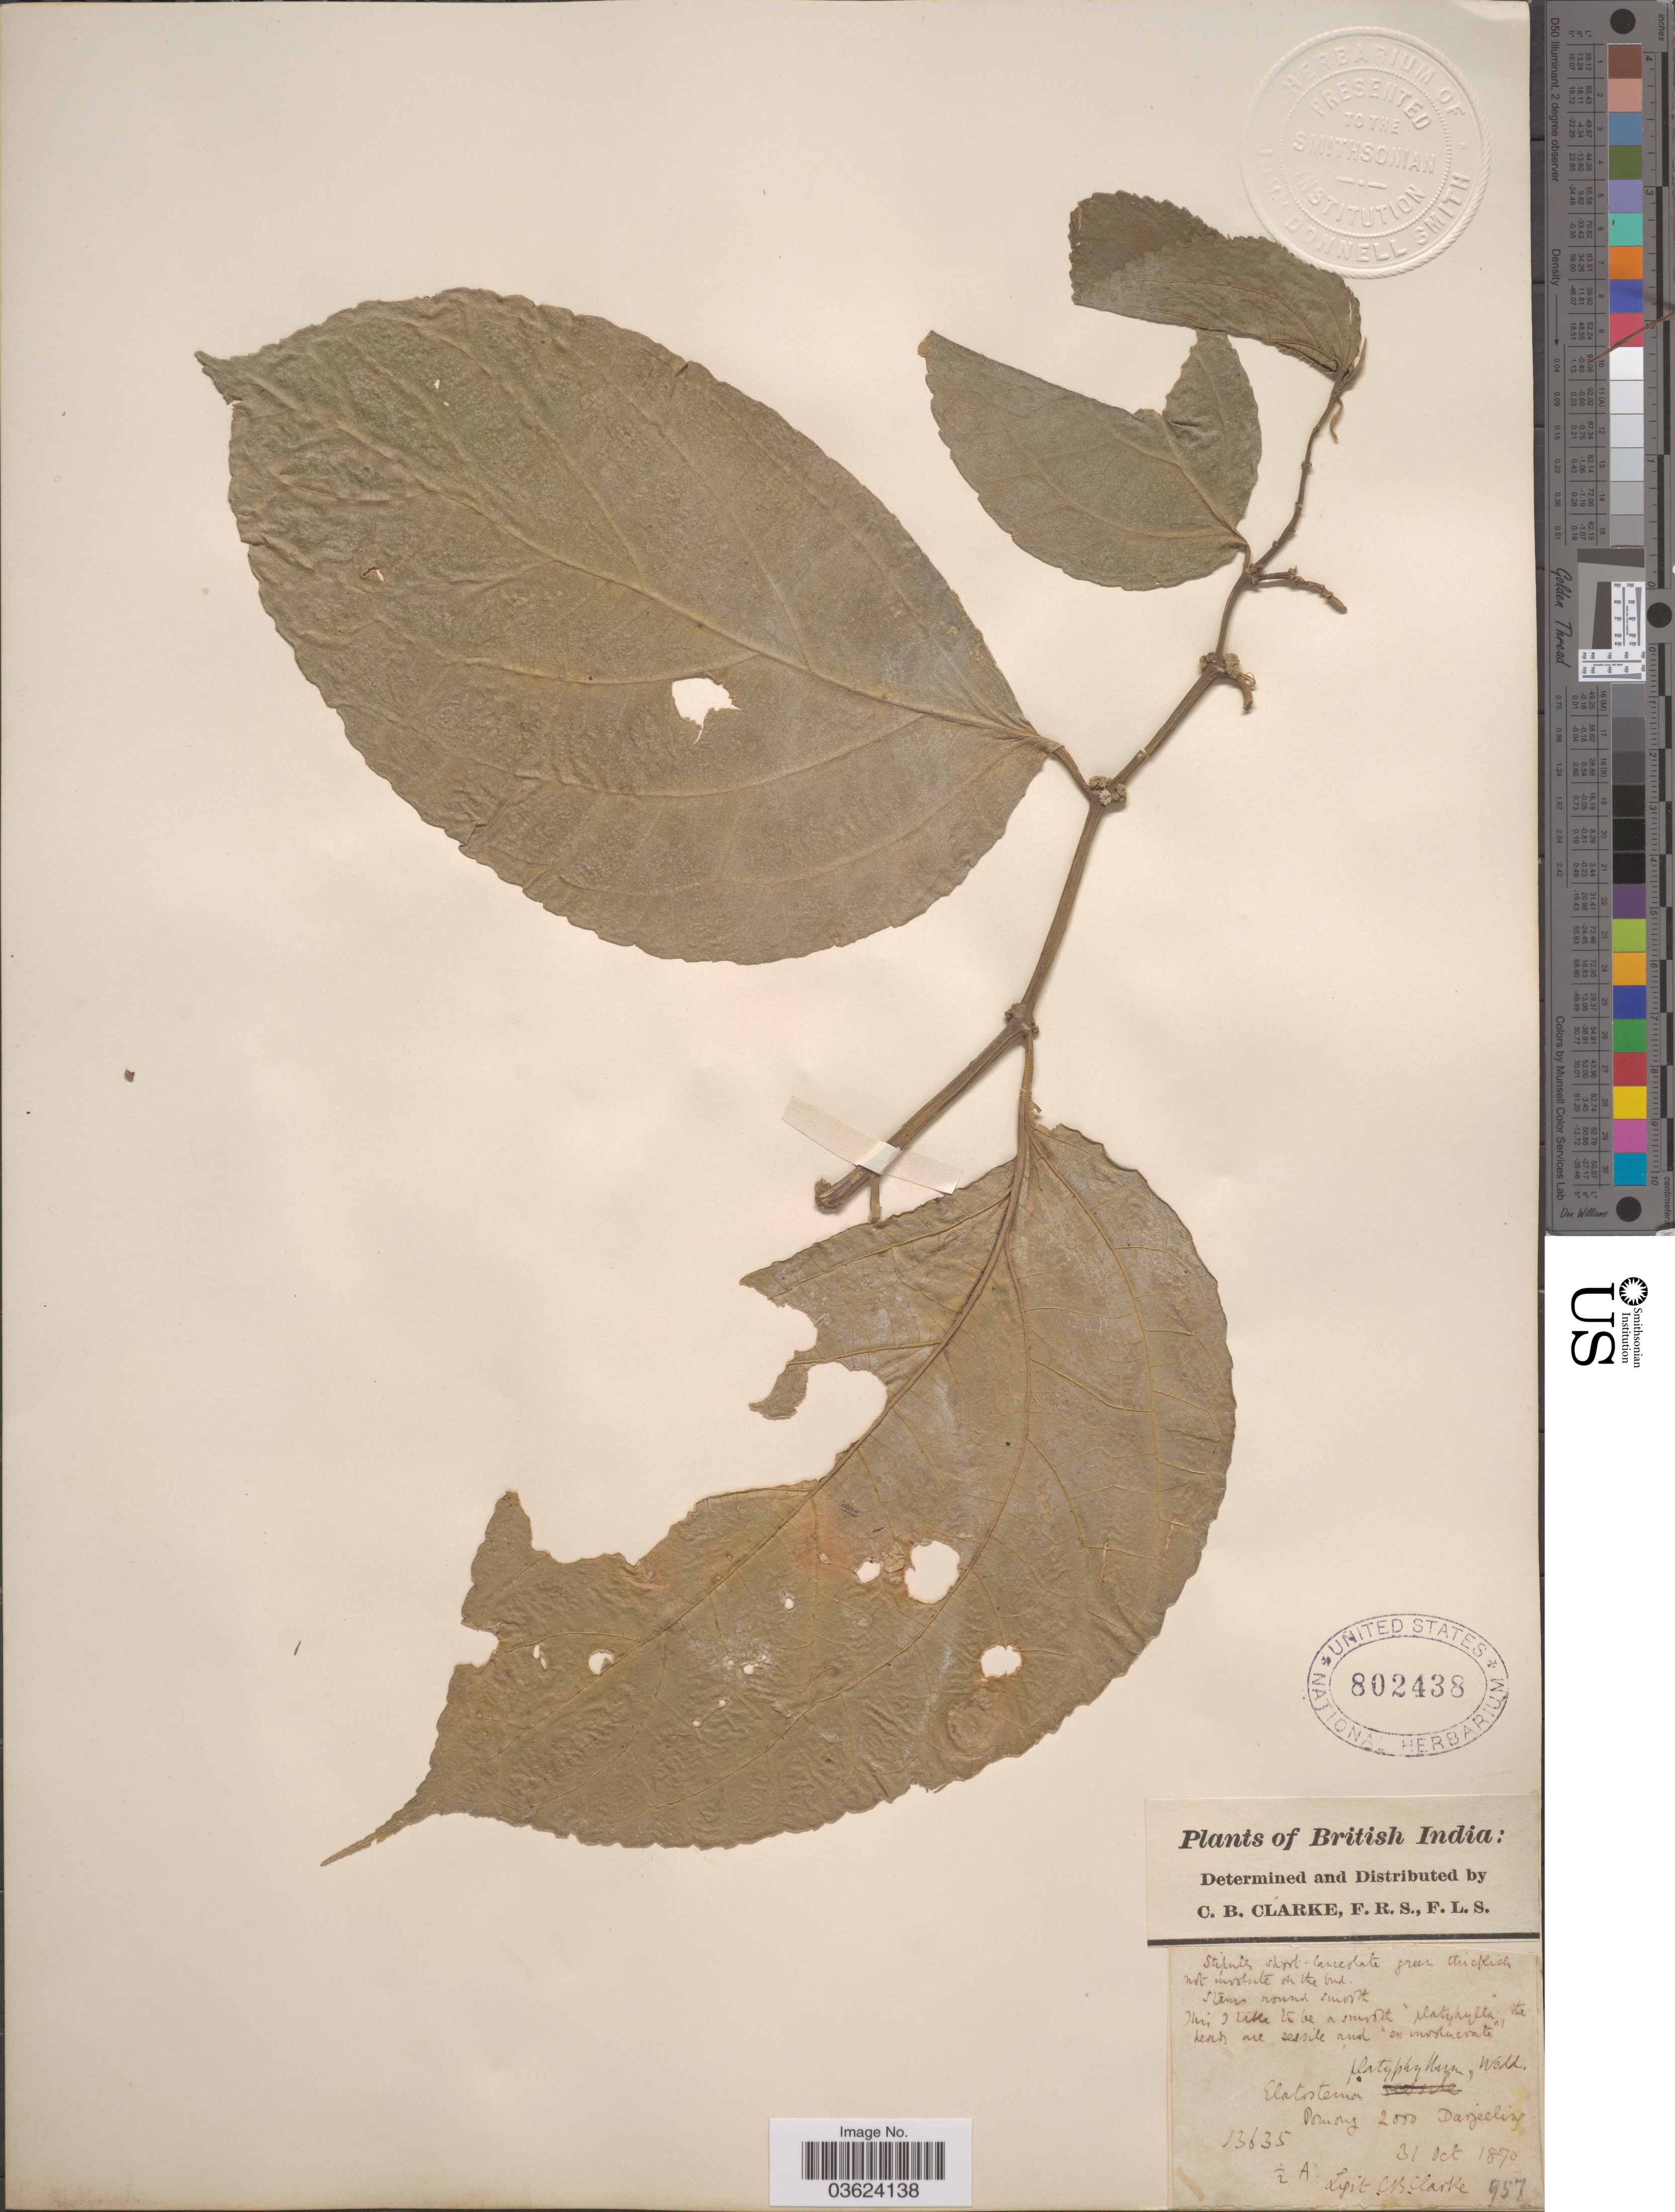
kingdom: Plantae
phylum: Tracheophyta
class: Magnoliopsida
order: Rosales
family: Urticaceae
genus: Elatostema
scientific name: Elatostema platyphyllum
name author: Wedd.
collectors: C. B. Clarke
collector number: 13635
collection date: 1870-10-31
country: India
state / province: West Bengal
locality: British India. Pomong Darjeeling.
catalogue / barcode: US 802438